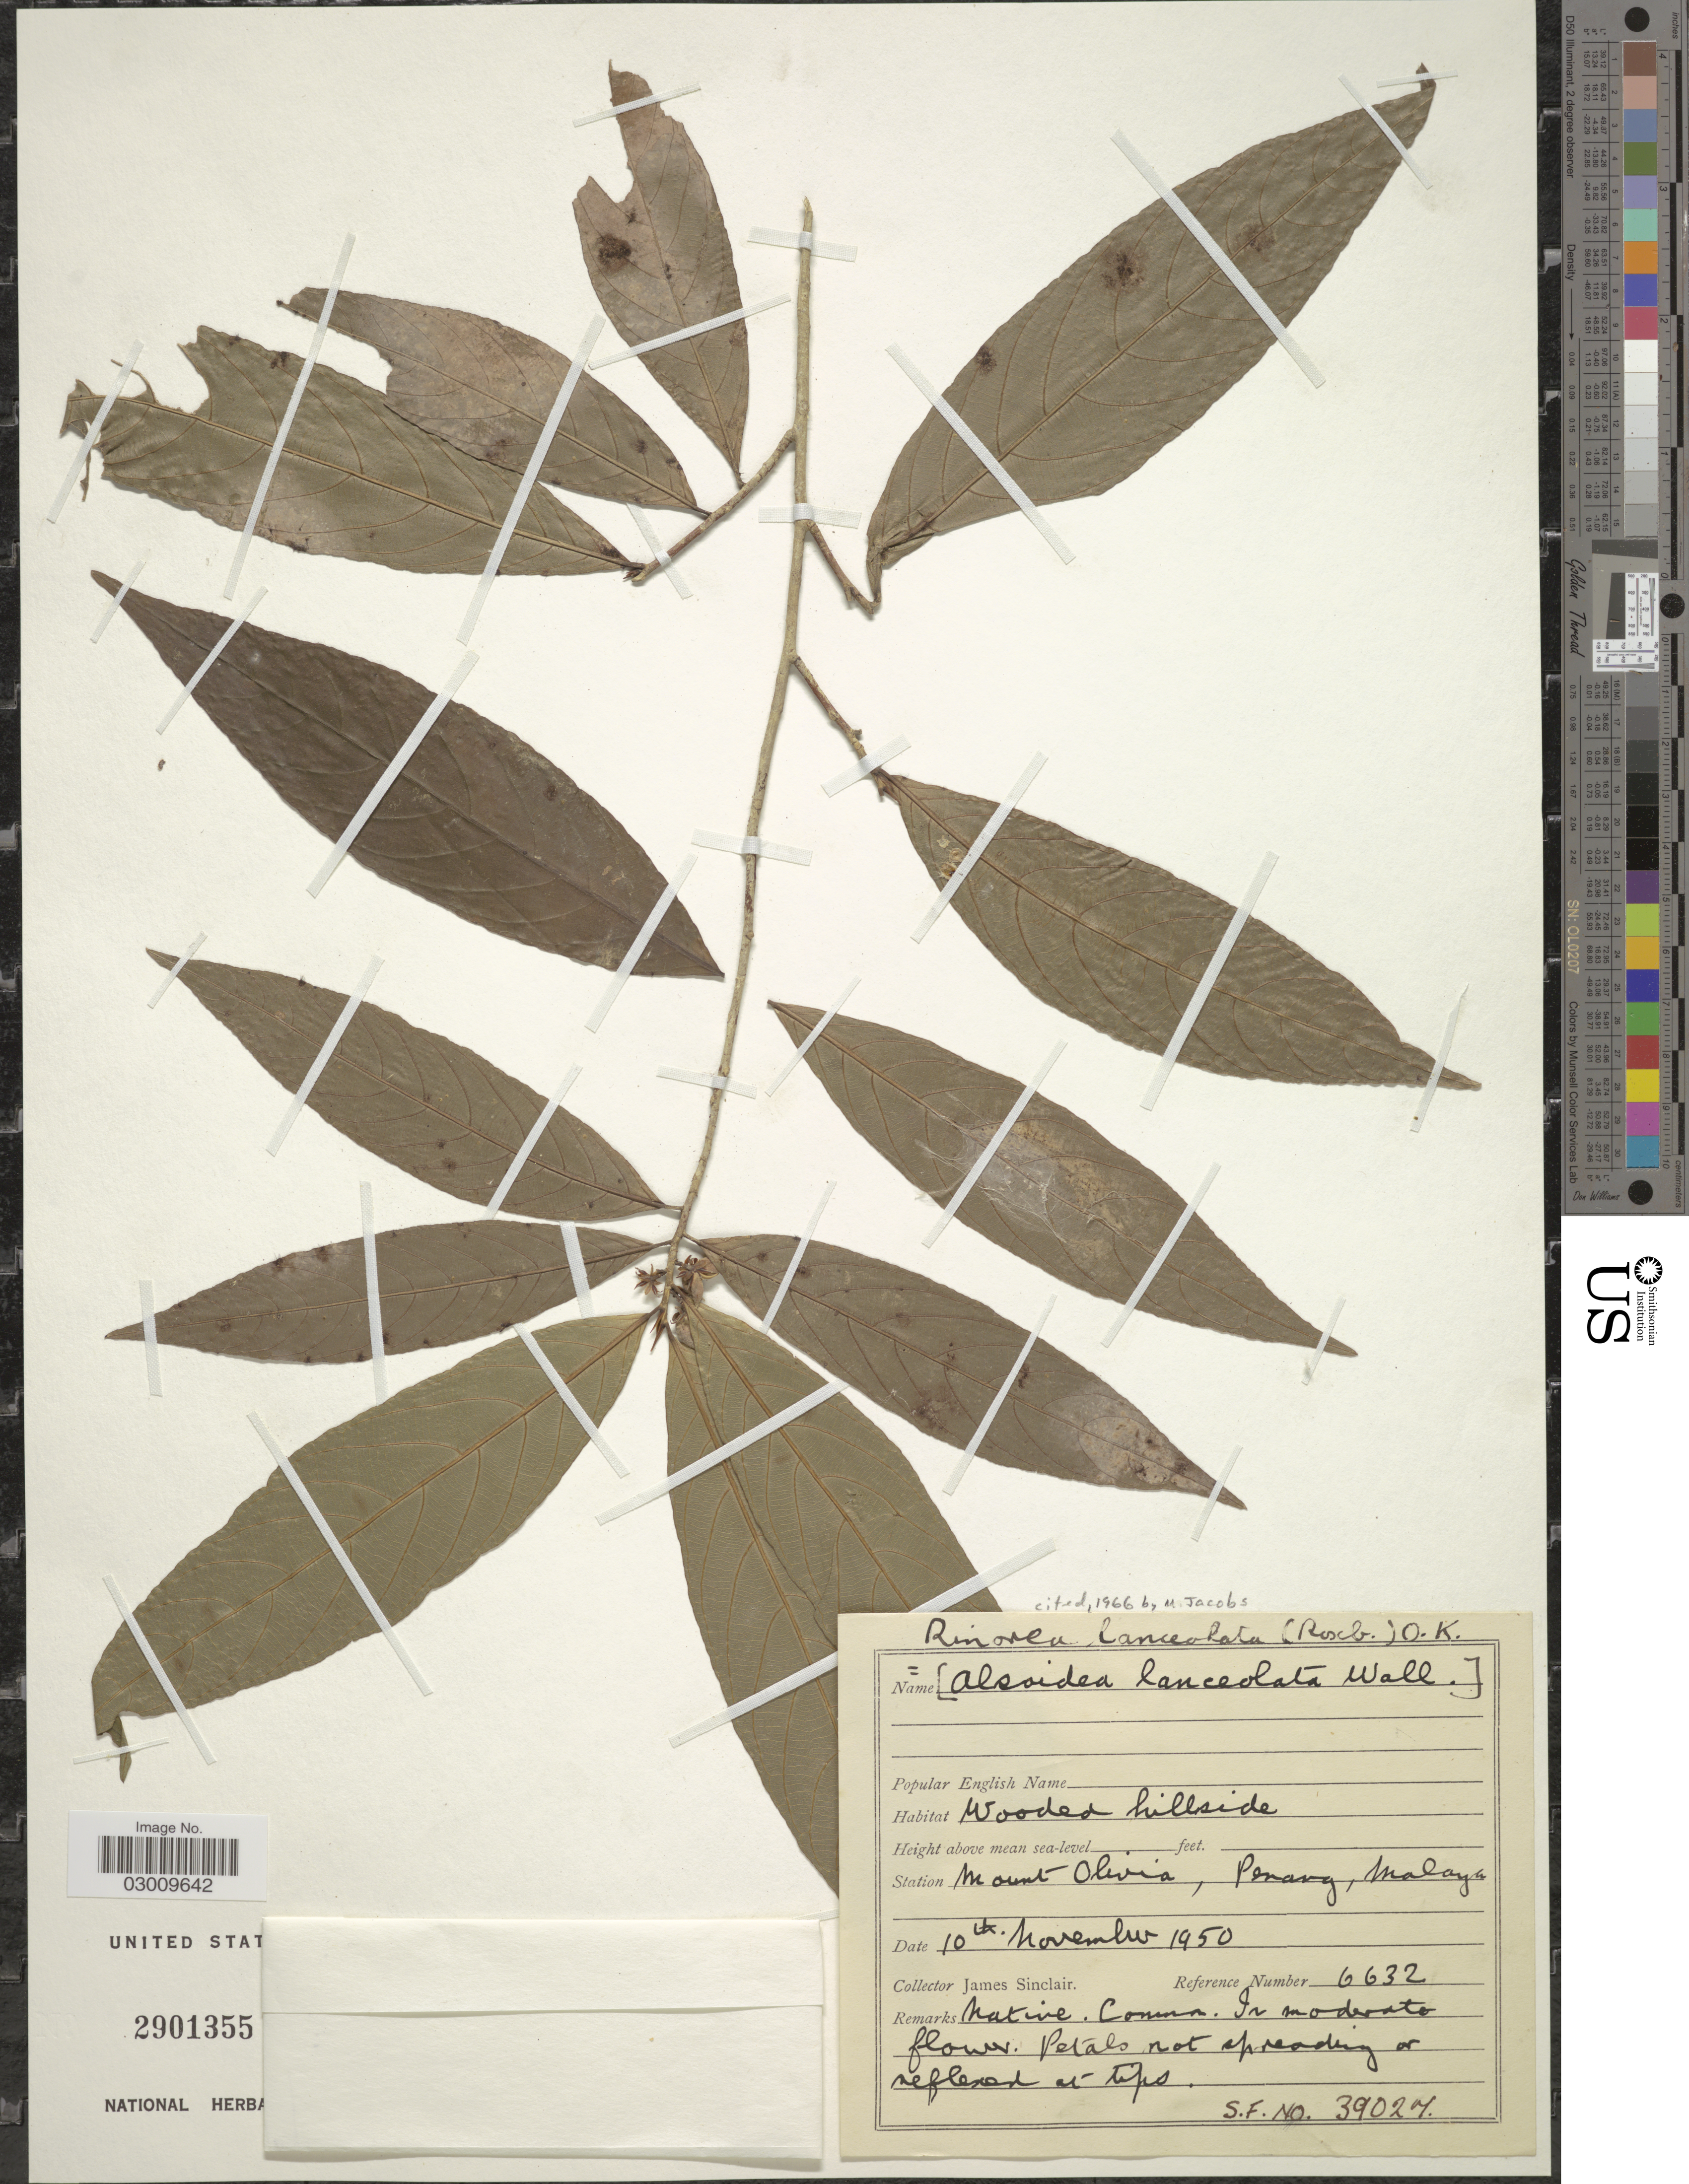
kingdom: Plantae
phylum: Tracheophyta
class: Magnoliopsida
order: Malpighiales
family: Violaceae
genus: Rinorea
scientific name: Rinorea lanceolata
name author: (Wall.) Kuntze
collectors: J. Sinclair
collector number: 6632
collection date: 1950-11-10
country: Malaysia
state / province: Pinang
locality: Station Mount Olivia, Penang, Malaya.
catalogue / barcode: US 2901355